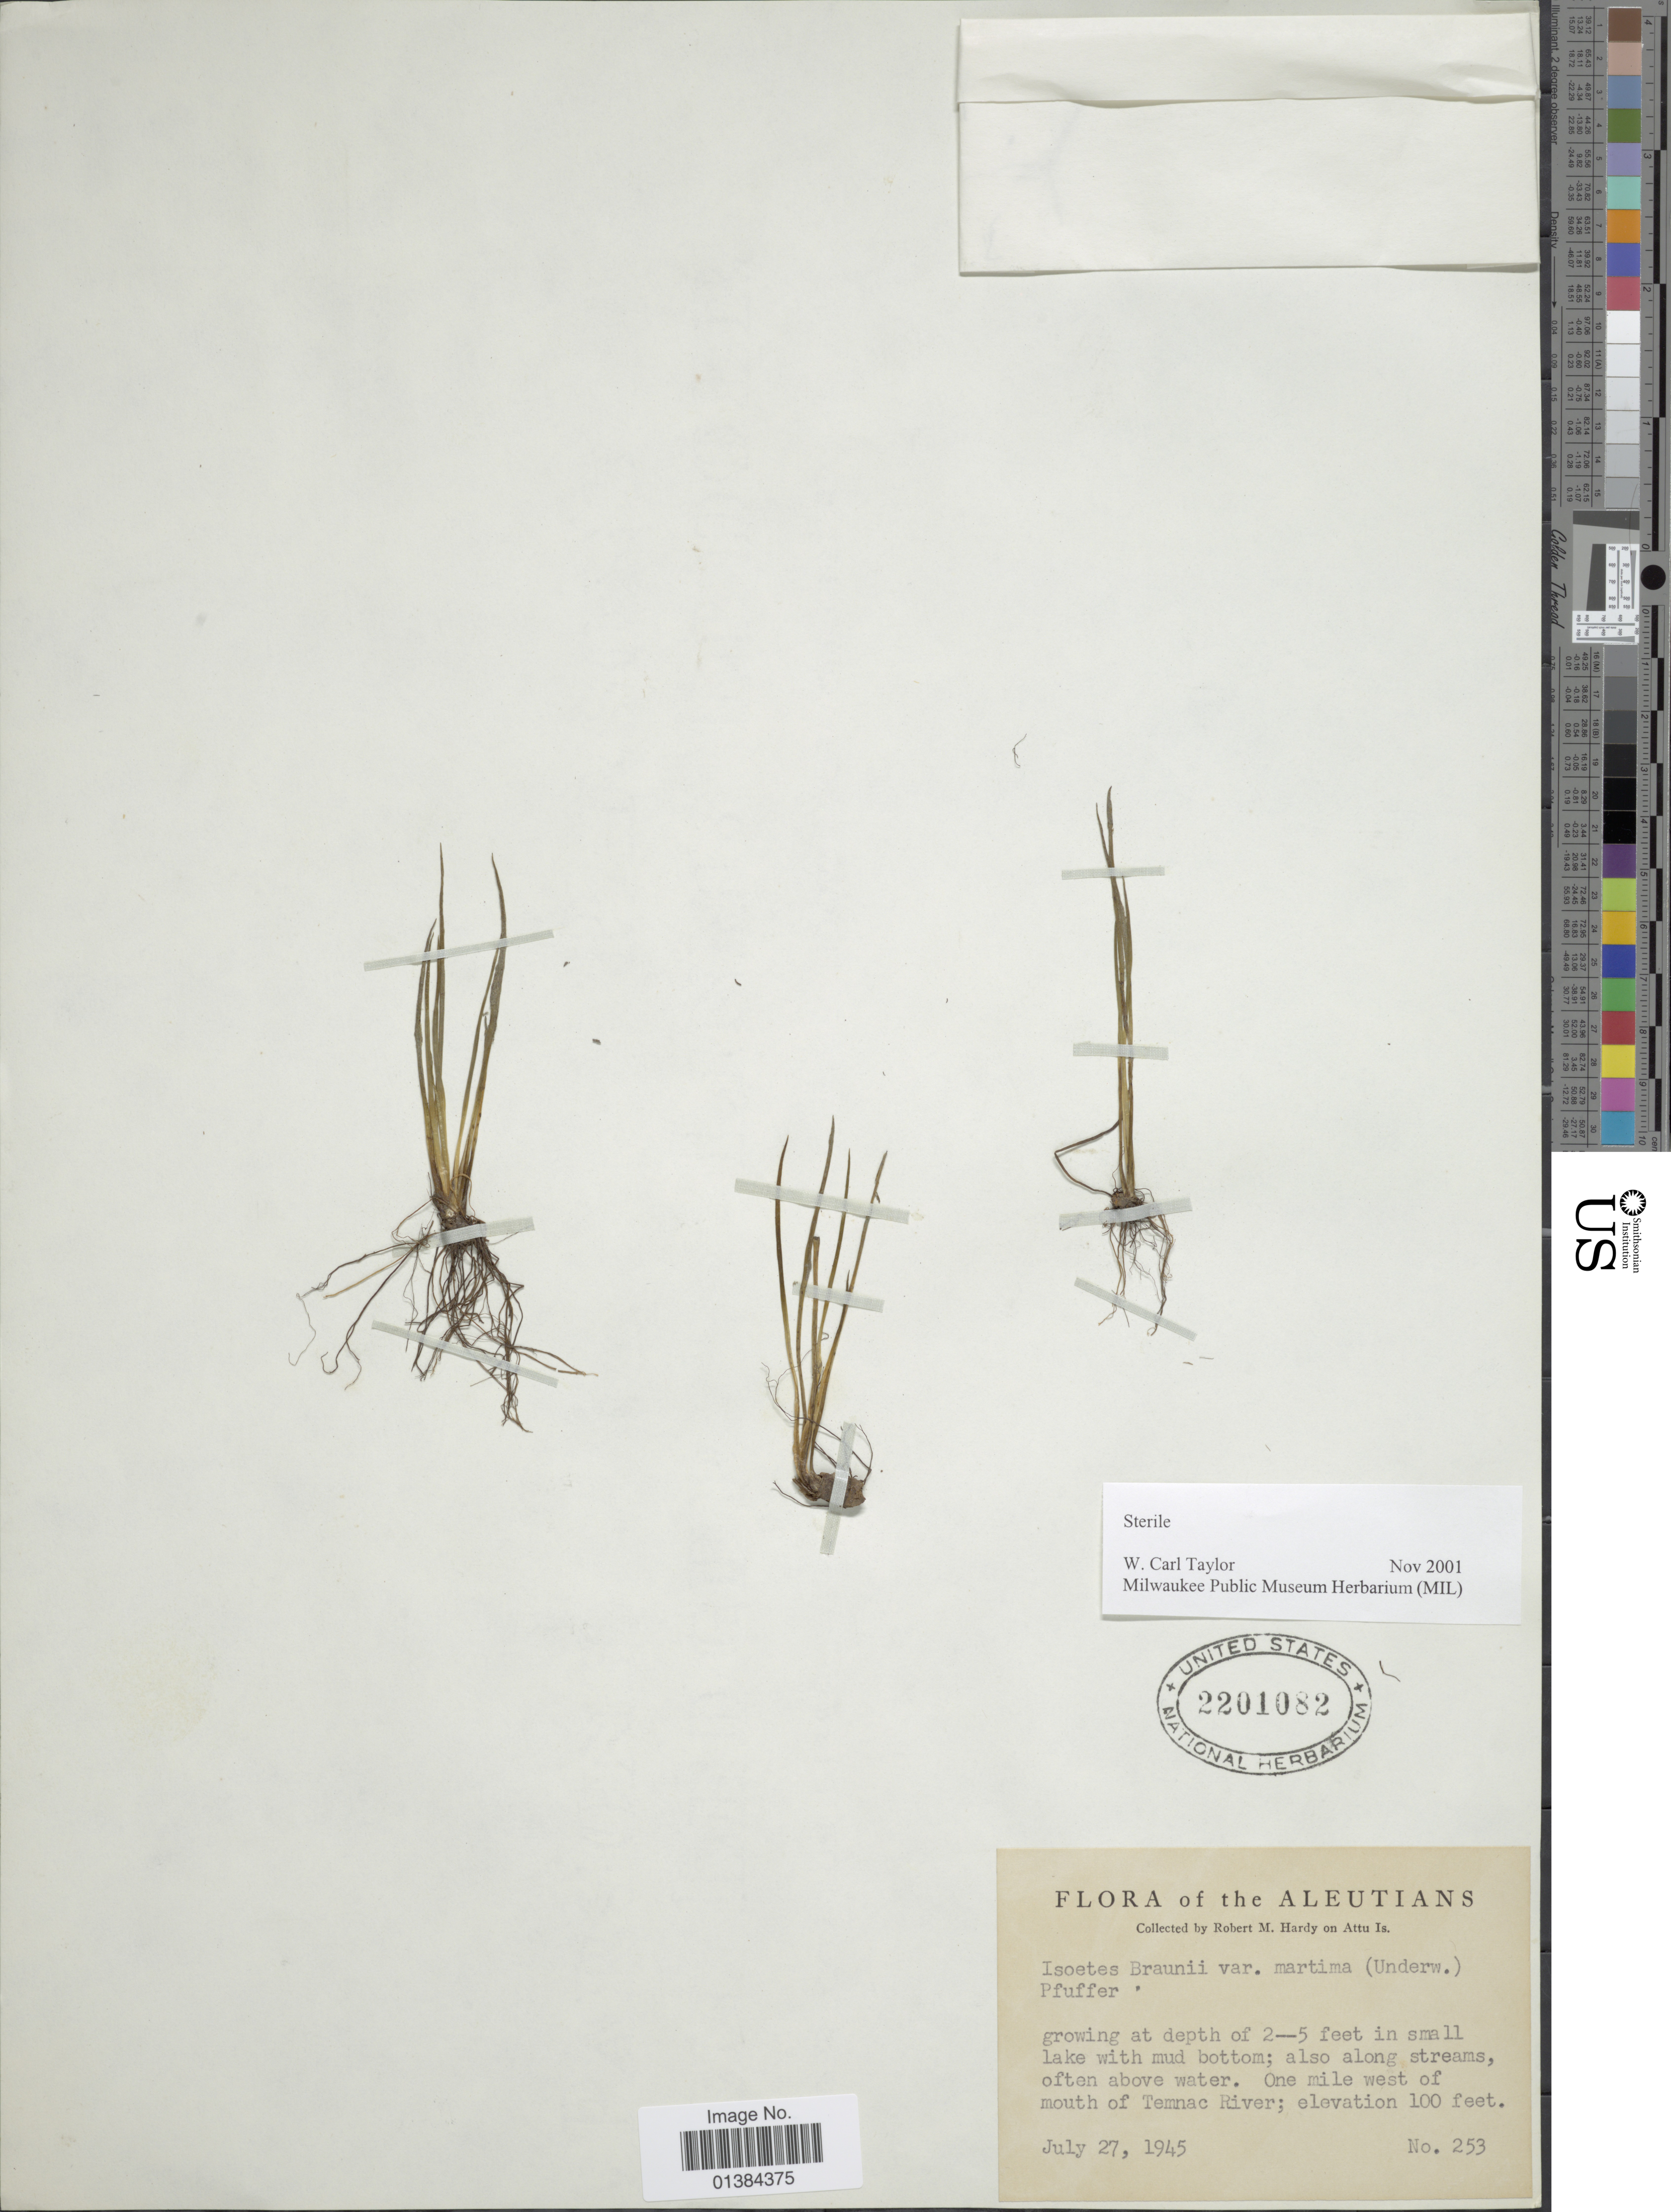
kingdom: Plantae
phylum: Tracheophyta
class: Lycopodiopsida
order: Isoetales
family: Isoetaceae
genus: Isoetes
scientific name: Isoetes sp.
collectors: R. Hardy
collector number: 253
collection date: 1945-07-27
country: United States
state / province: Alaska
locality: Aleutians. One mile west of mouth of Temnac River.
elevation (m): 30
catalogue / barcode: US 2201082